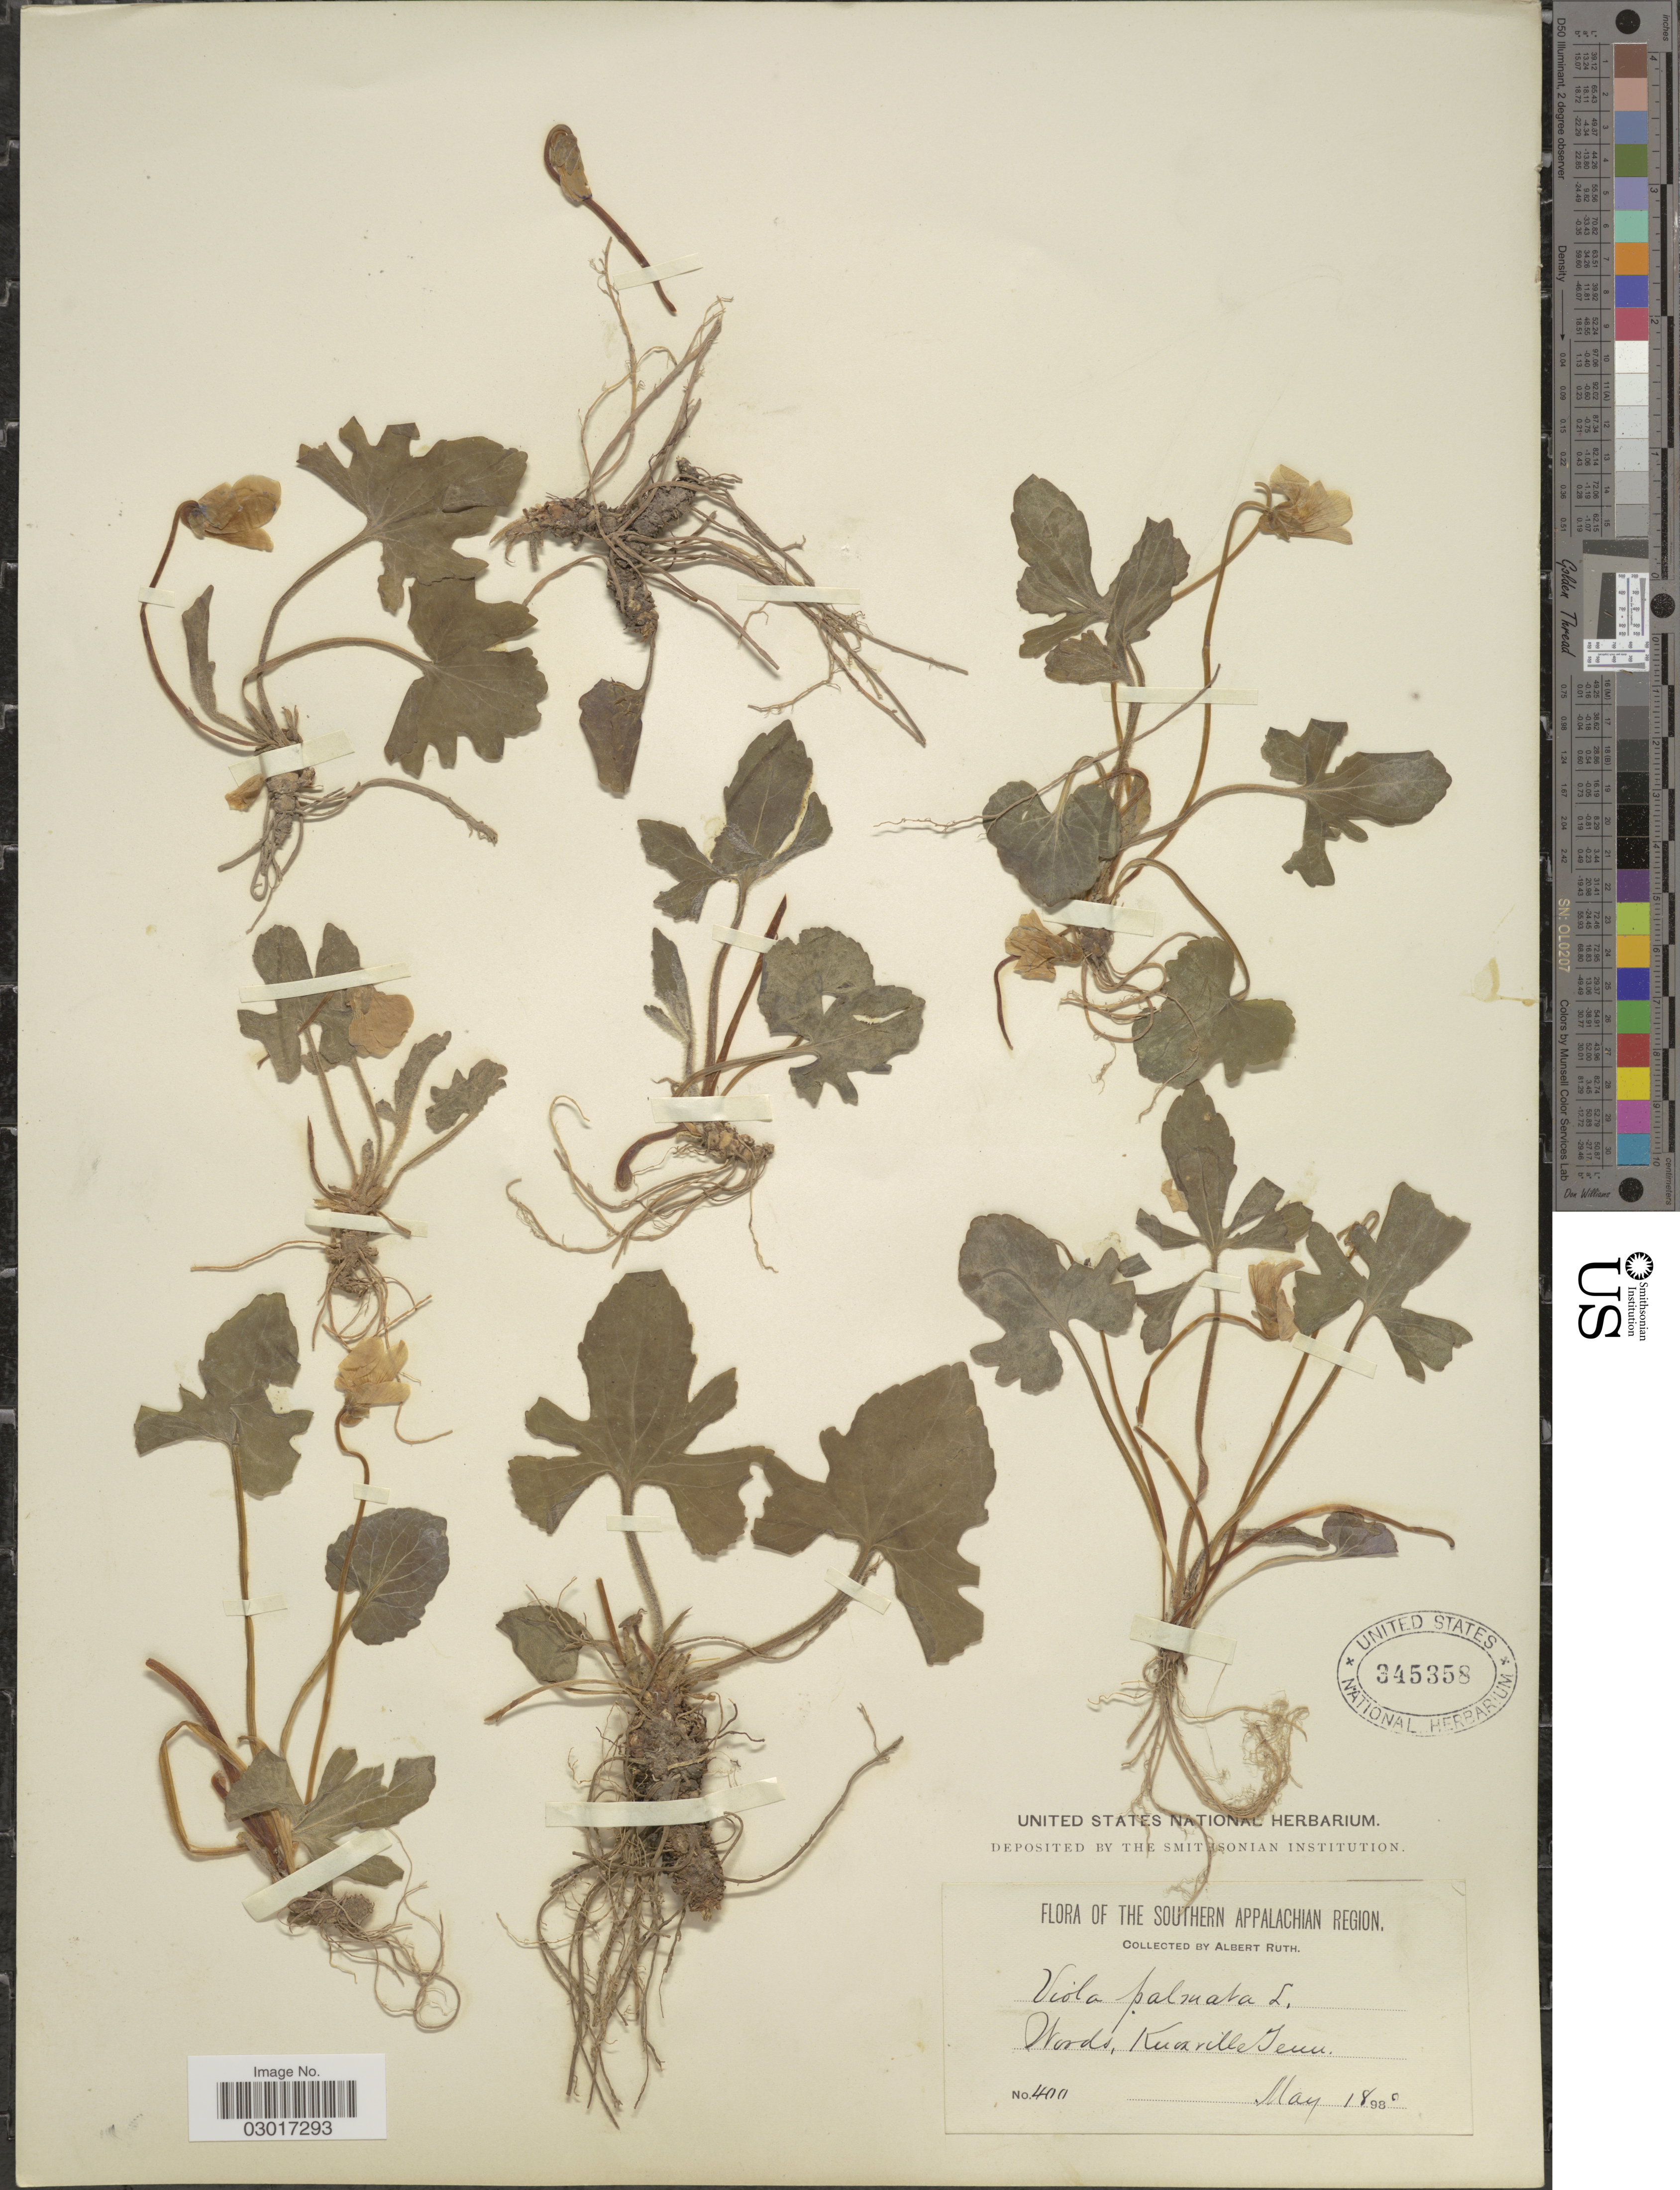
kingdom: Plantae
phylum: Tracheophyta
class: Magnoliopsida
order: Malpighiales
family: Violaceae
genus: Viola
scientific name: Viola triloba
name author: Schwein.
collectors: A. Ruth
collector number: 400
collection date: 1898-05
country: United States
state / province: Tennessee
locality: The Southern Appalachian Region, Knoxville.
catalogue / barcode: US 345358